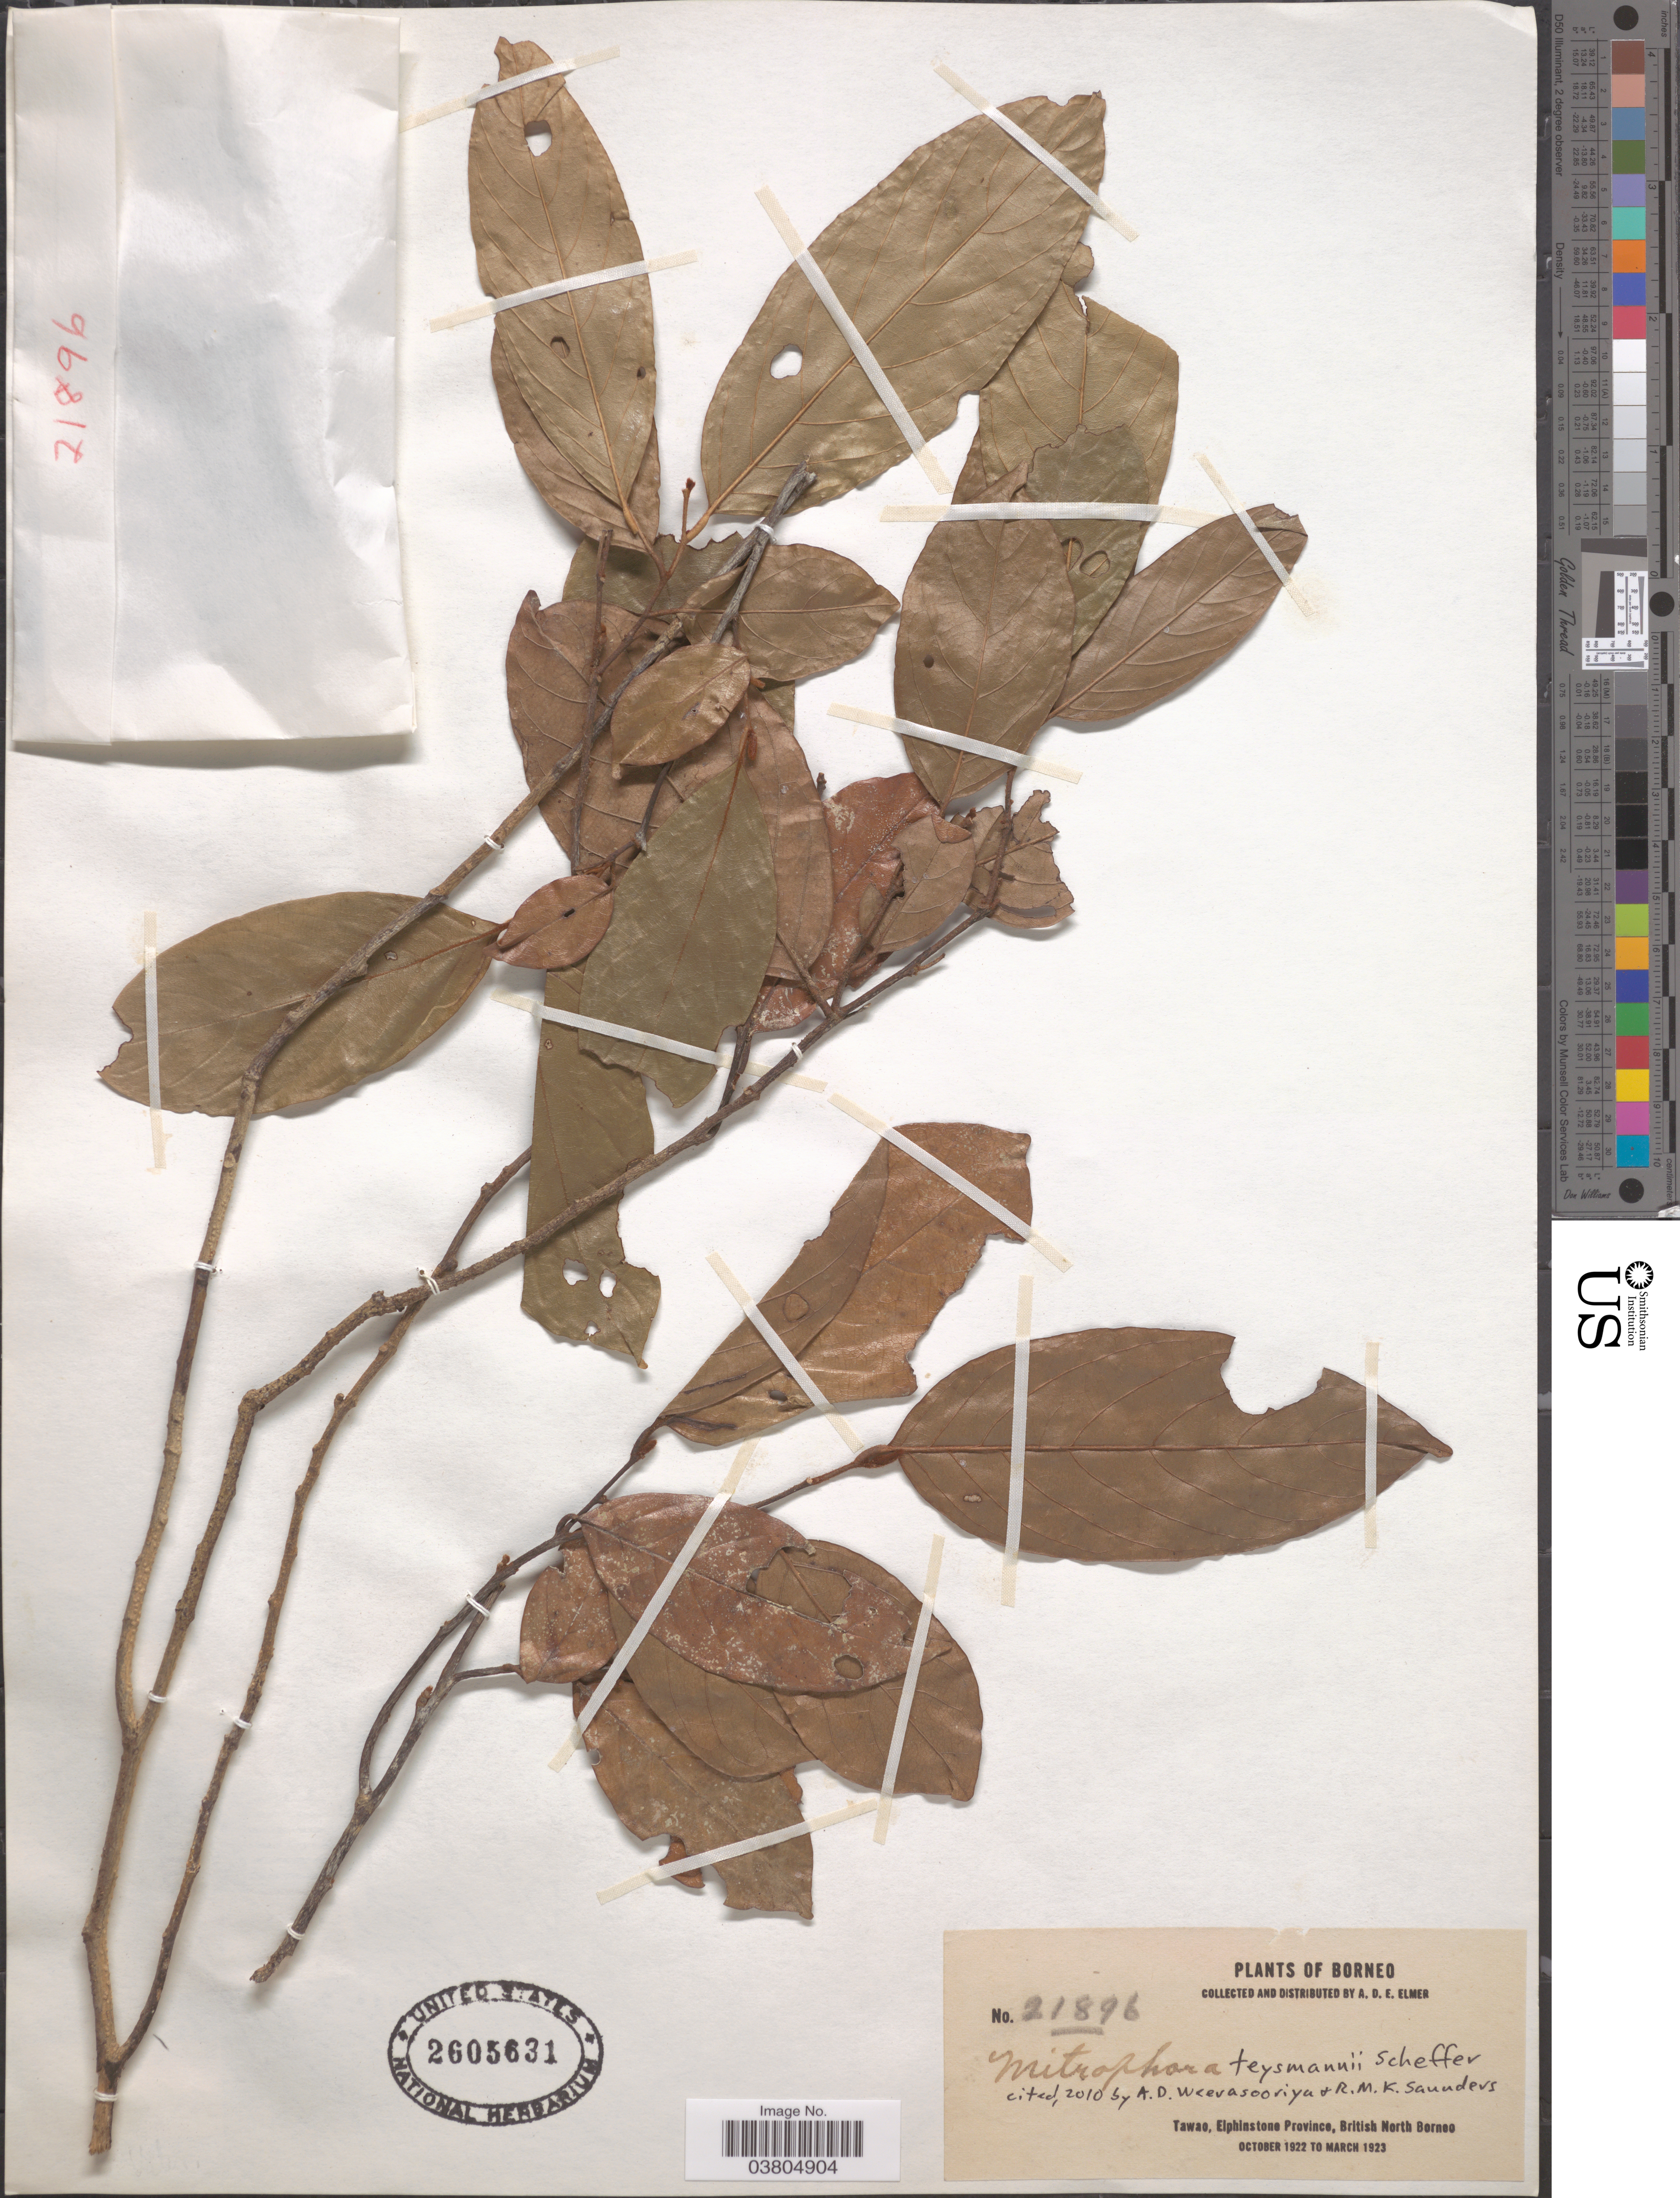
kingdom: Plantae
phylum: Tracheophyta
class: Magnoliopsida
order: Magnoliales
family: Annonaceae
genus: Mitrephora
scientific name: Mitrephora teysmannii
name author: Scheff.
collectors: A. D. E. Elmer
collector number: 21896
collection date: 1922-10/1923-03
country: Malaysia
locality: Borneo. Tawao, Elphinstone Province, British North Borneo.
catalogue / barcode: US 2605631